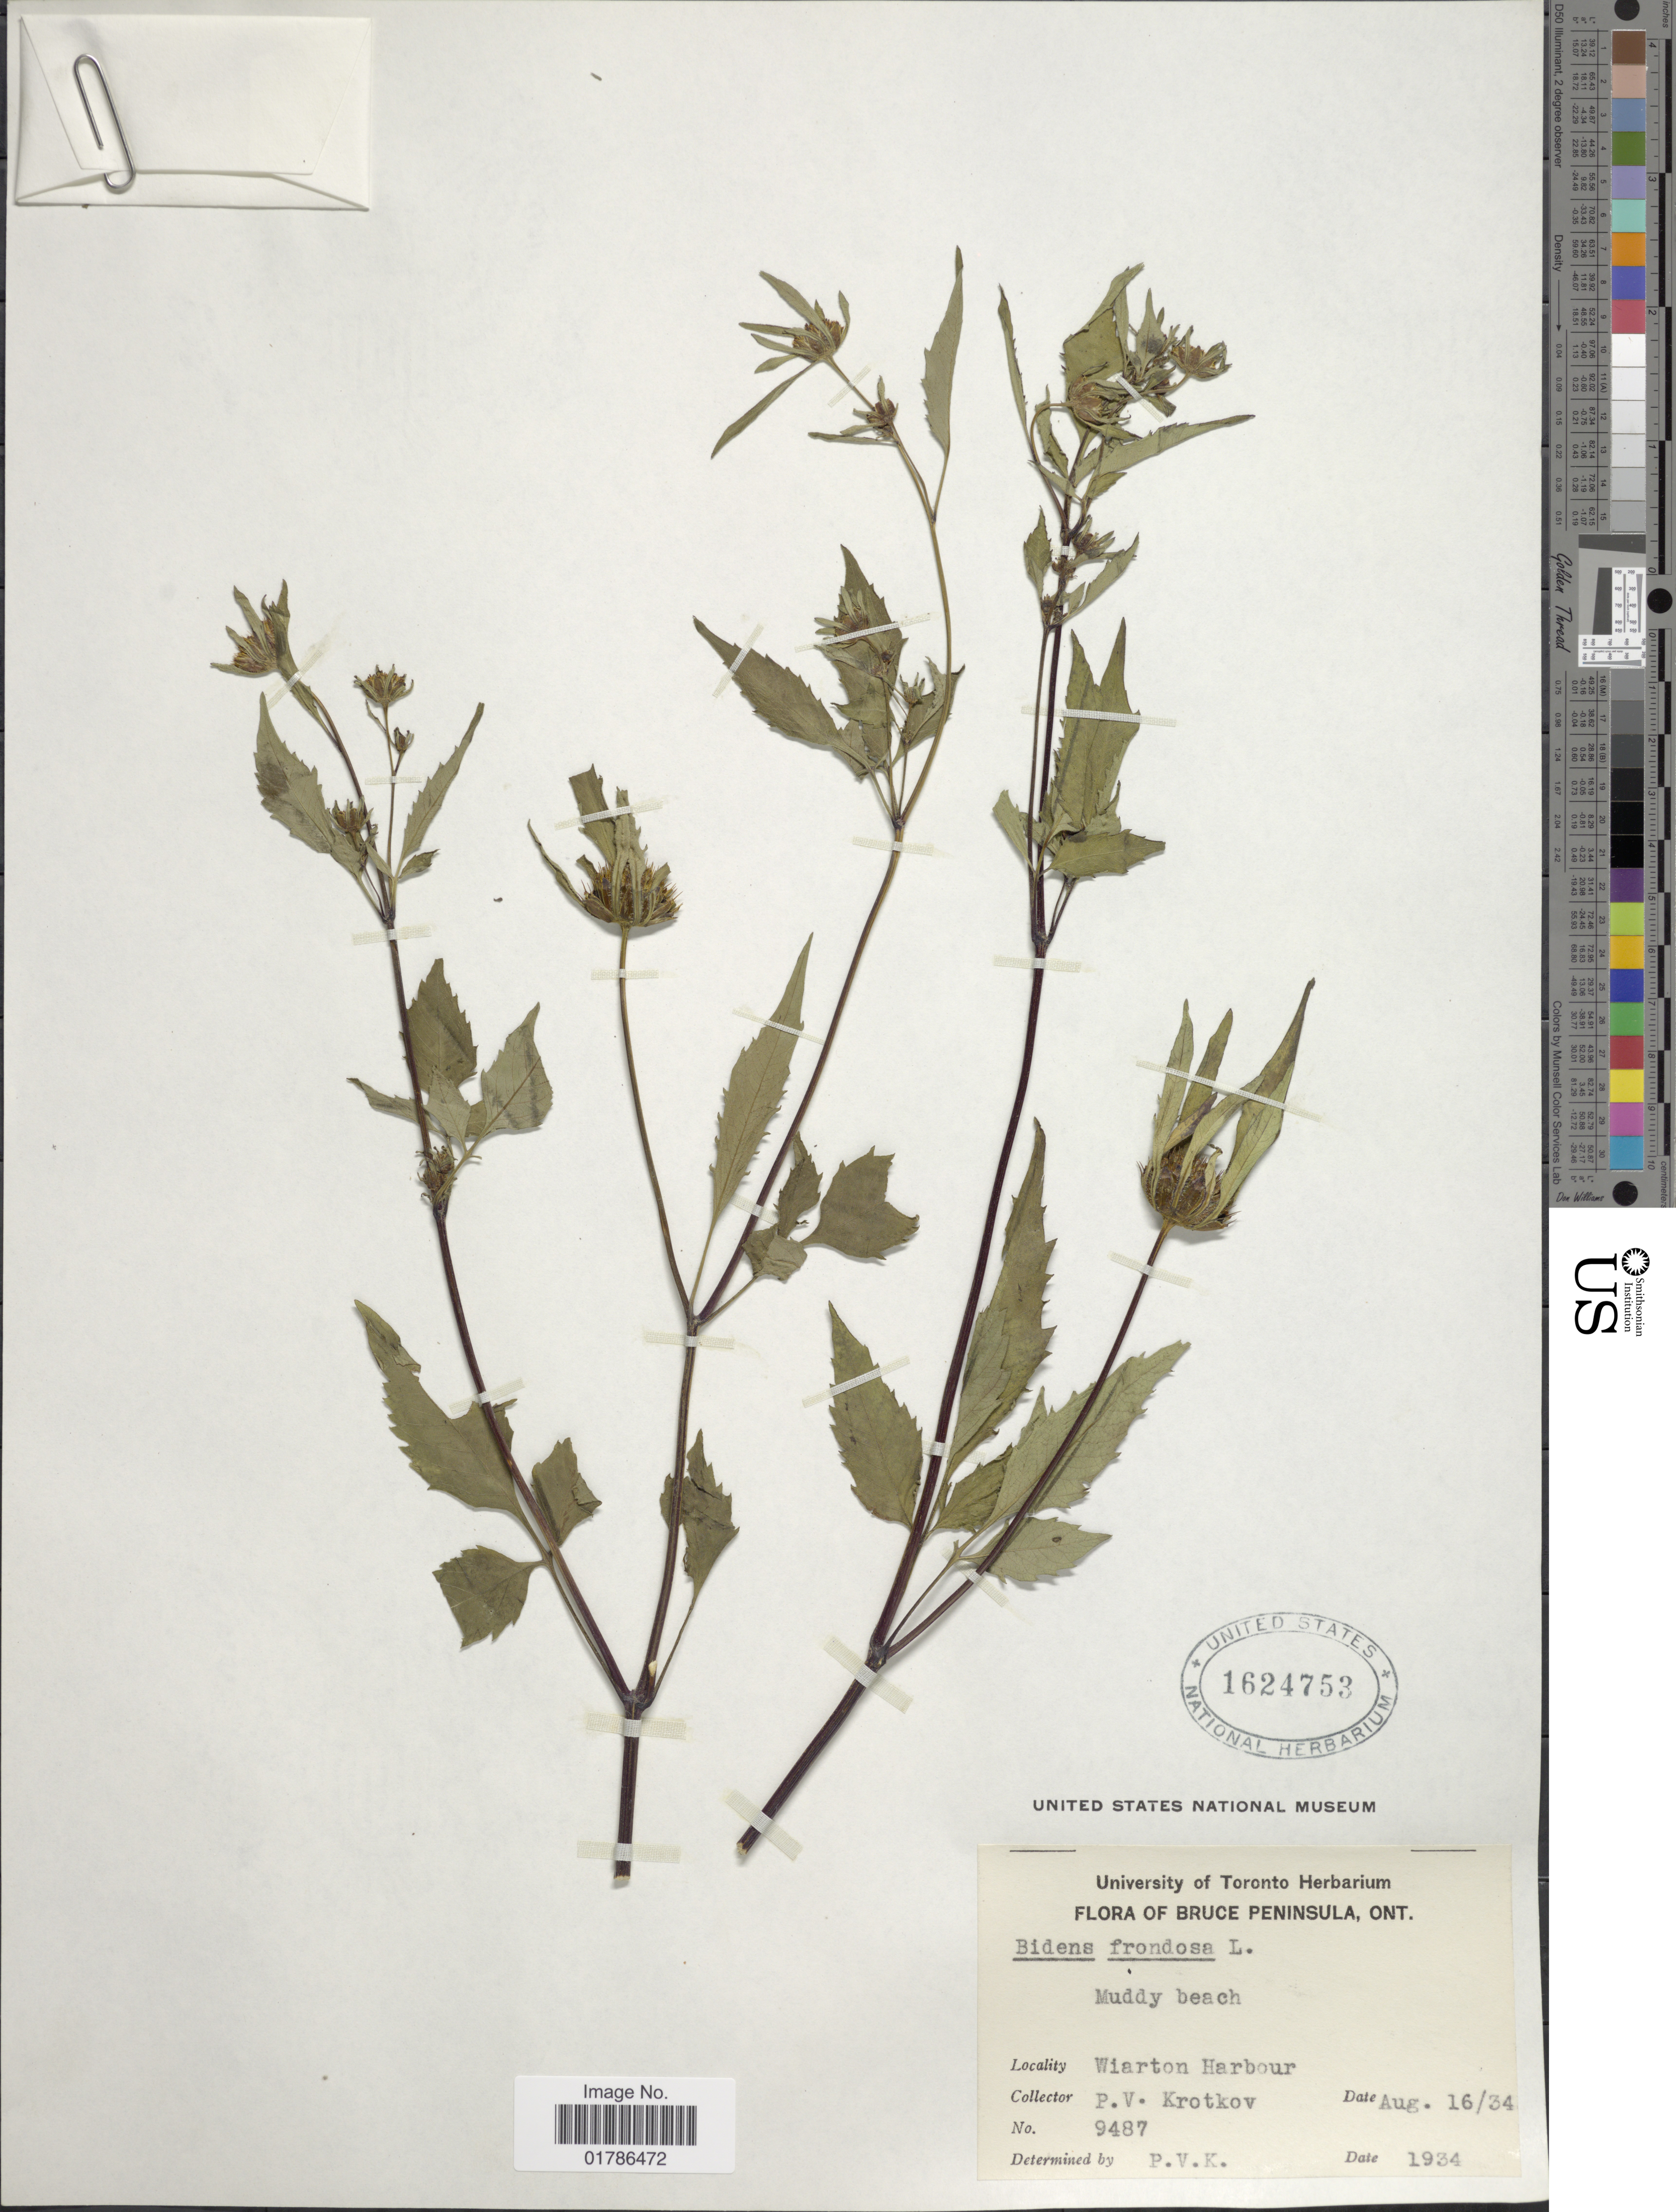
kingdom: Plantae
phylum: Tracheophyta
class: Magnoliopsida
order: Asterales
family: Asteraceae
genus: Bidens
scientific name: Bidens frondosa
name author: L.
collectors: P. V. Krotkov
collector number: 9487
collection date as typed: Transcribed d/m/y: 16/8/34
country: Canada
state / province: Ontario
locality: Bruce Peninsula, Wiarton Harbour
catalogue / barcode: US 1624753